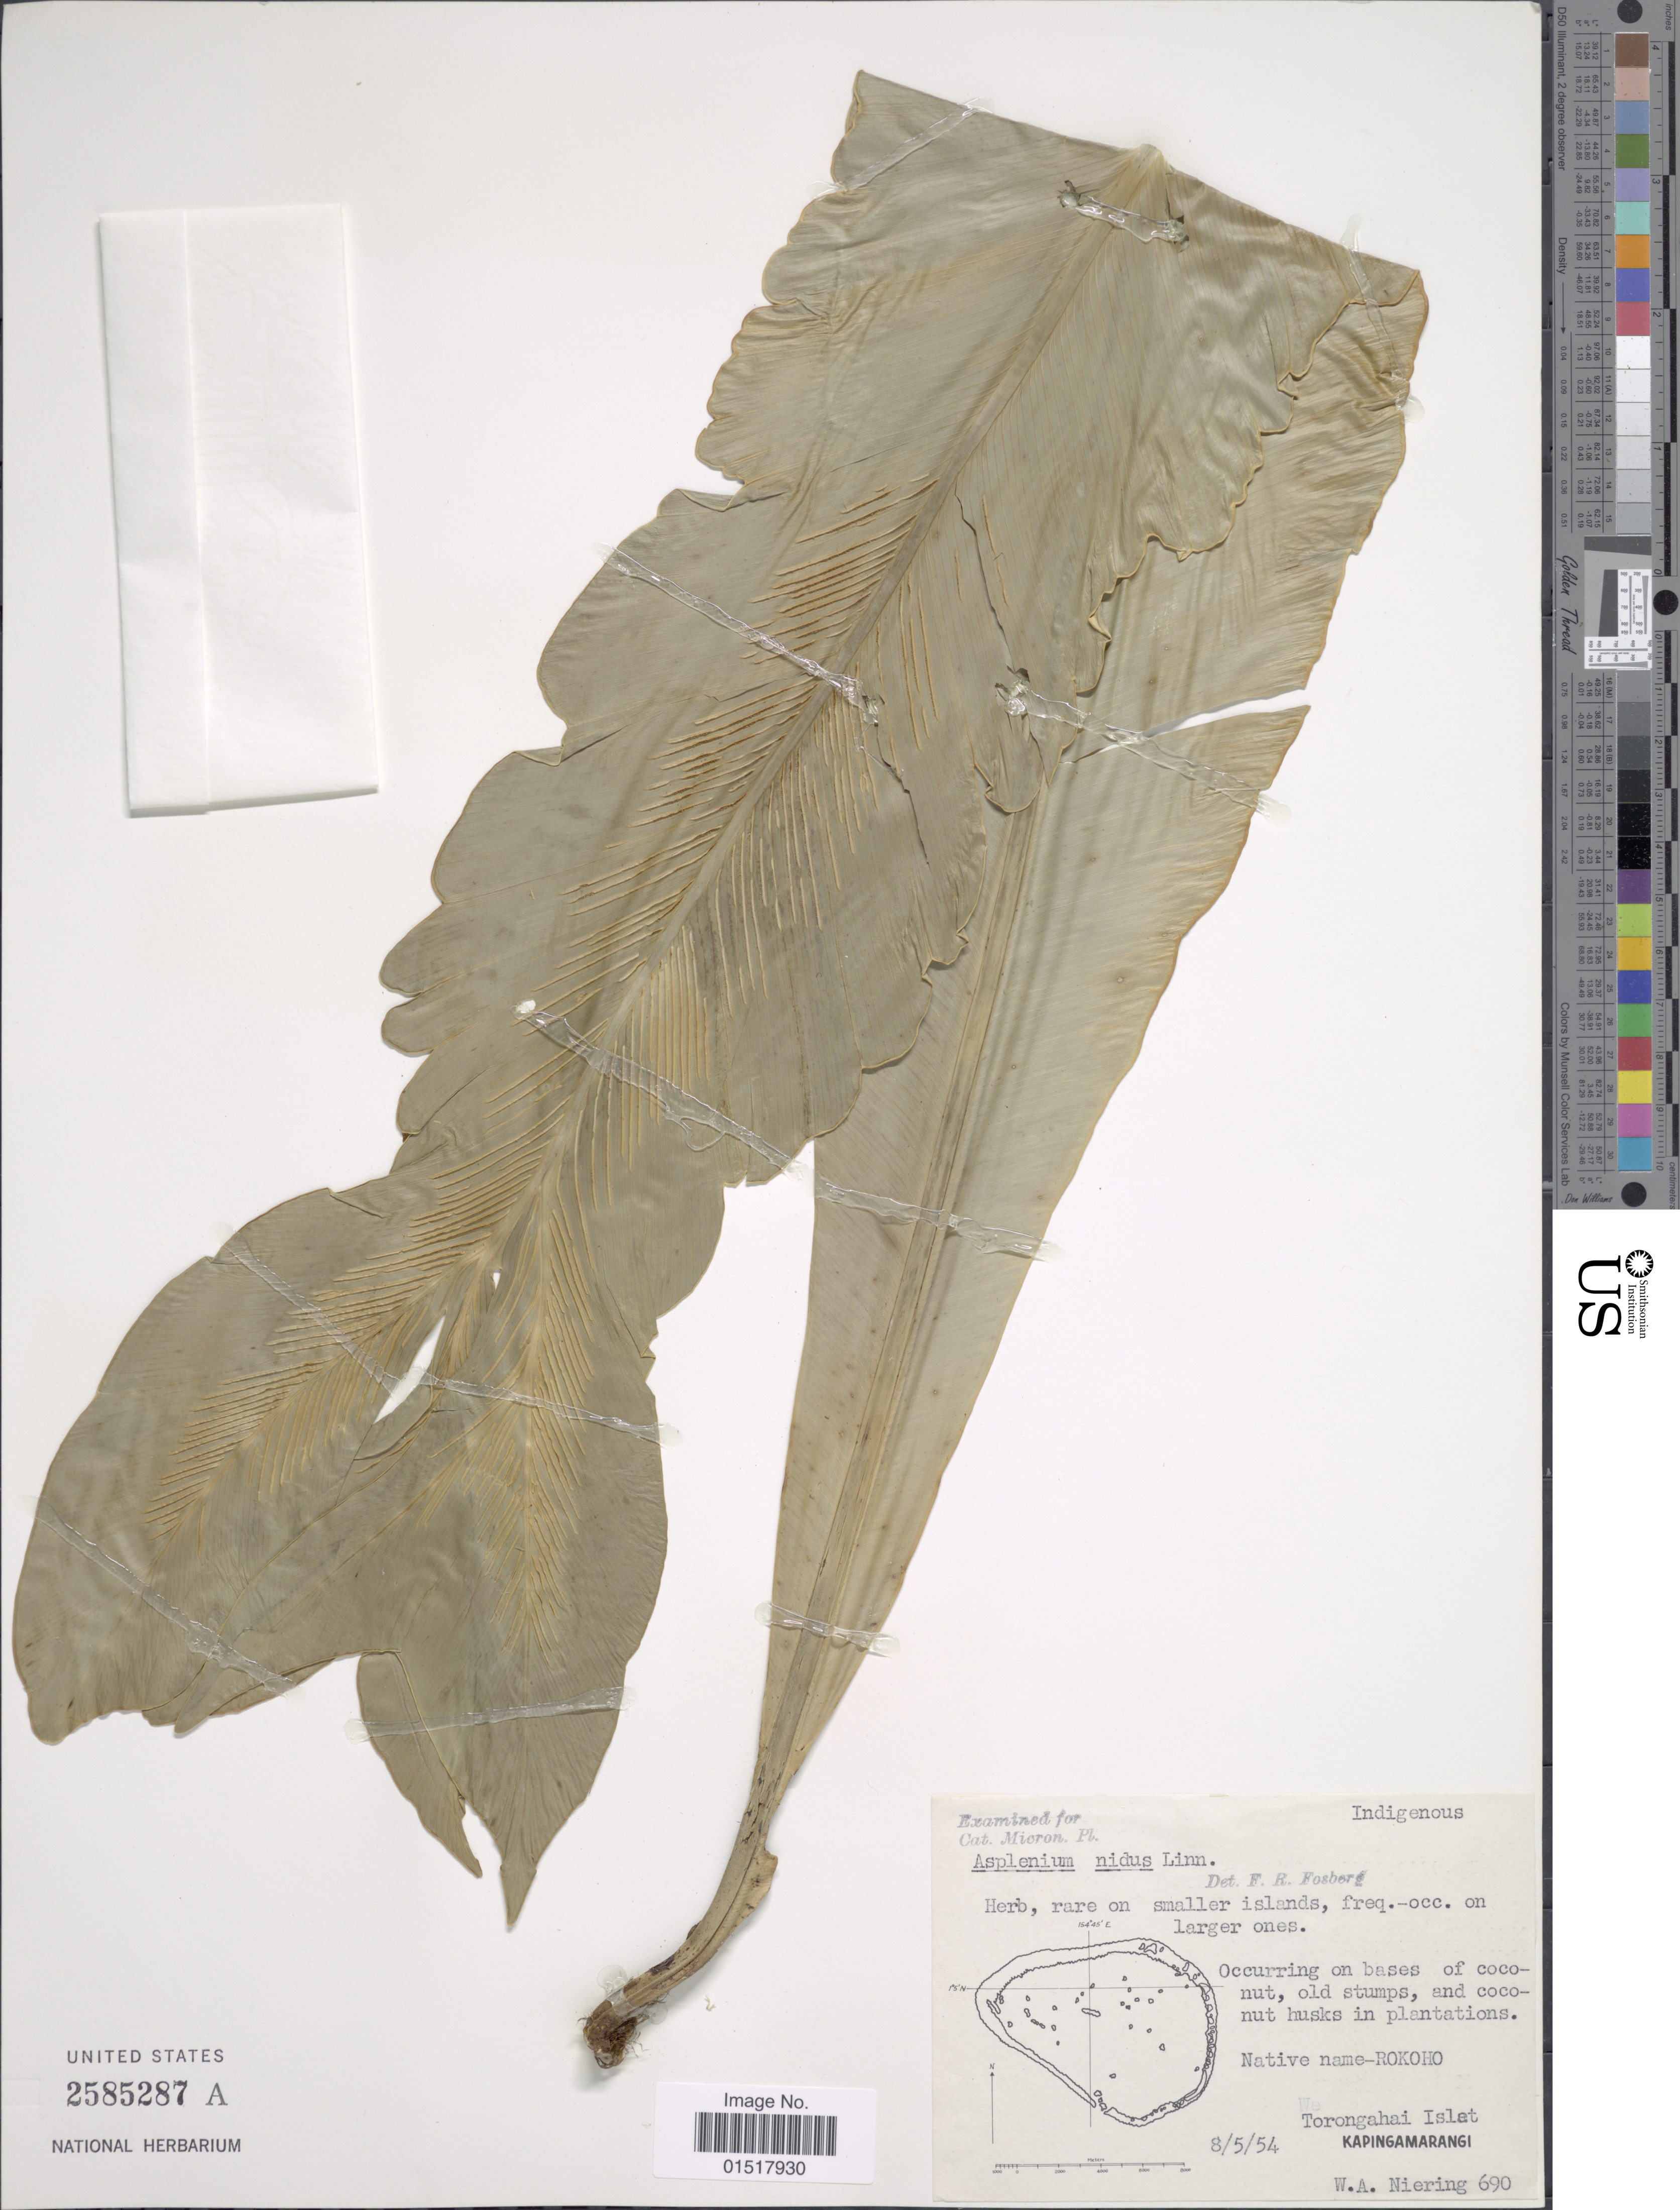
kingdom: Plantae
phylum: Tracheophyta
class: Polypodiopsida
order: Polypodiales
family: Aspleniaceae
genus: Asplenium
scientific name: Asplenium nidus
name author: L.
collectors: W. Niering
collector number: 690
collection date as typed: Transcribed d/m/y: 8/5/54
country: Micronesia, Federated States of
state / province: Pohnpei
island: Kapingamarangi Atoll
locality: Torongahai Islet, Kapingamarangi.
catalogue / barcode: US 2585287A